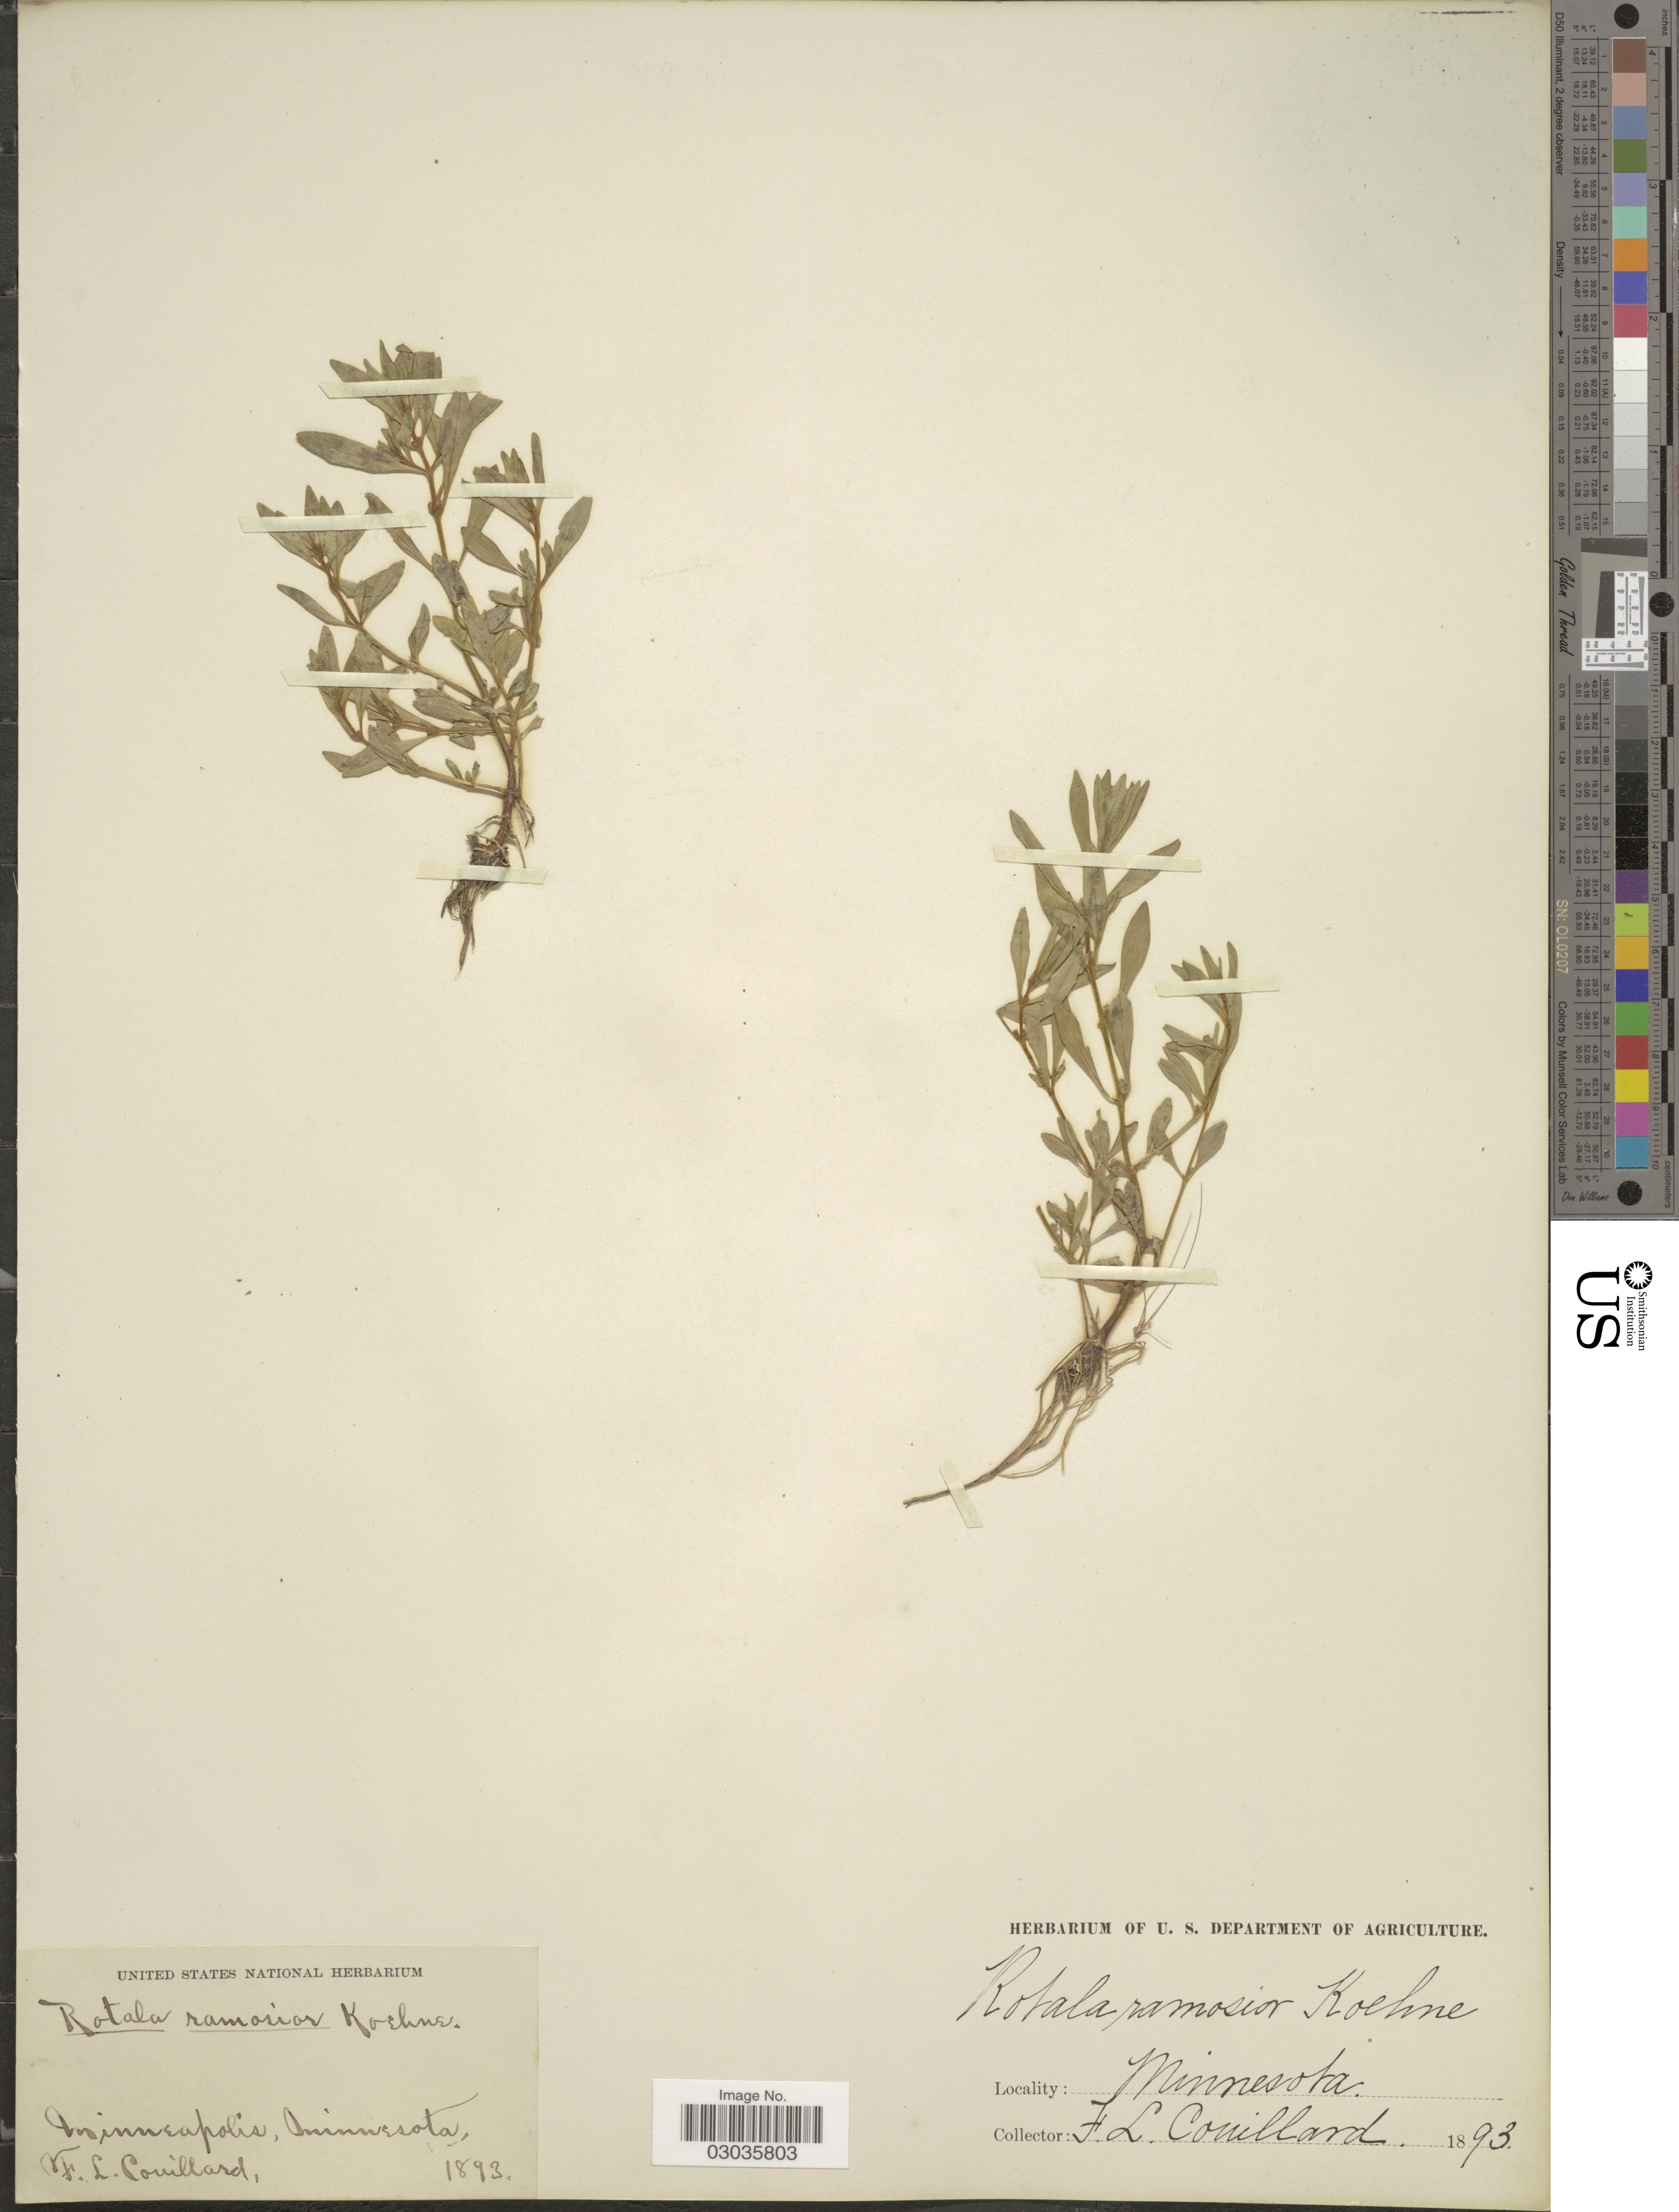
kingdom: Plantae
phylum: Tracheophyta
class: Magnoliopsida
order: Myrtales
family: Lythraceae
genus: Rotala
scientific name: Rotala ramosior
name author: (L.) Koehne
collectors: F. Couillard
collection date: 1893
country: United States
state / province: Minnesota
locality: Minneapolis.